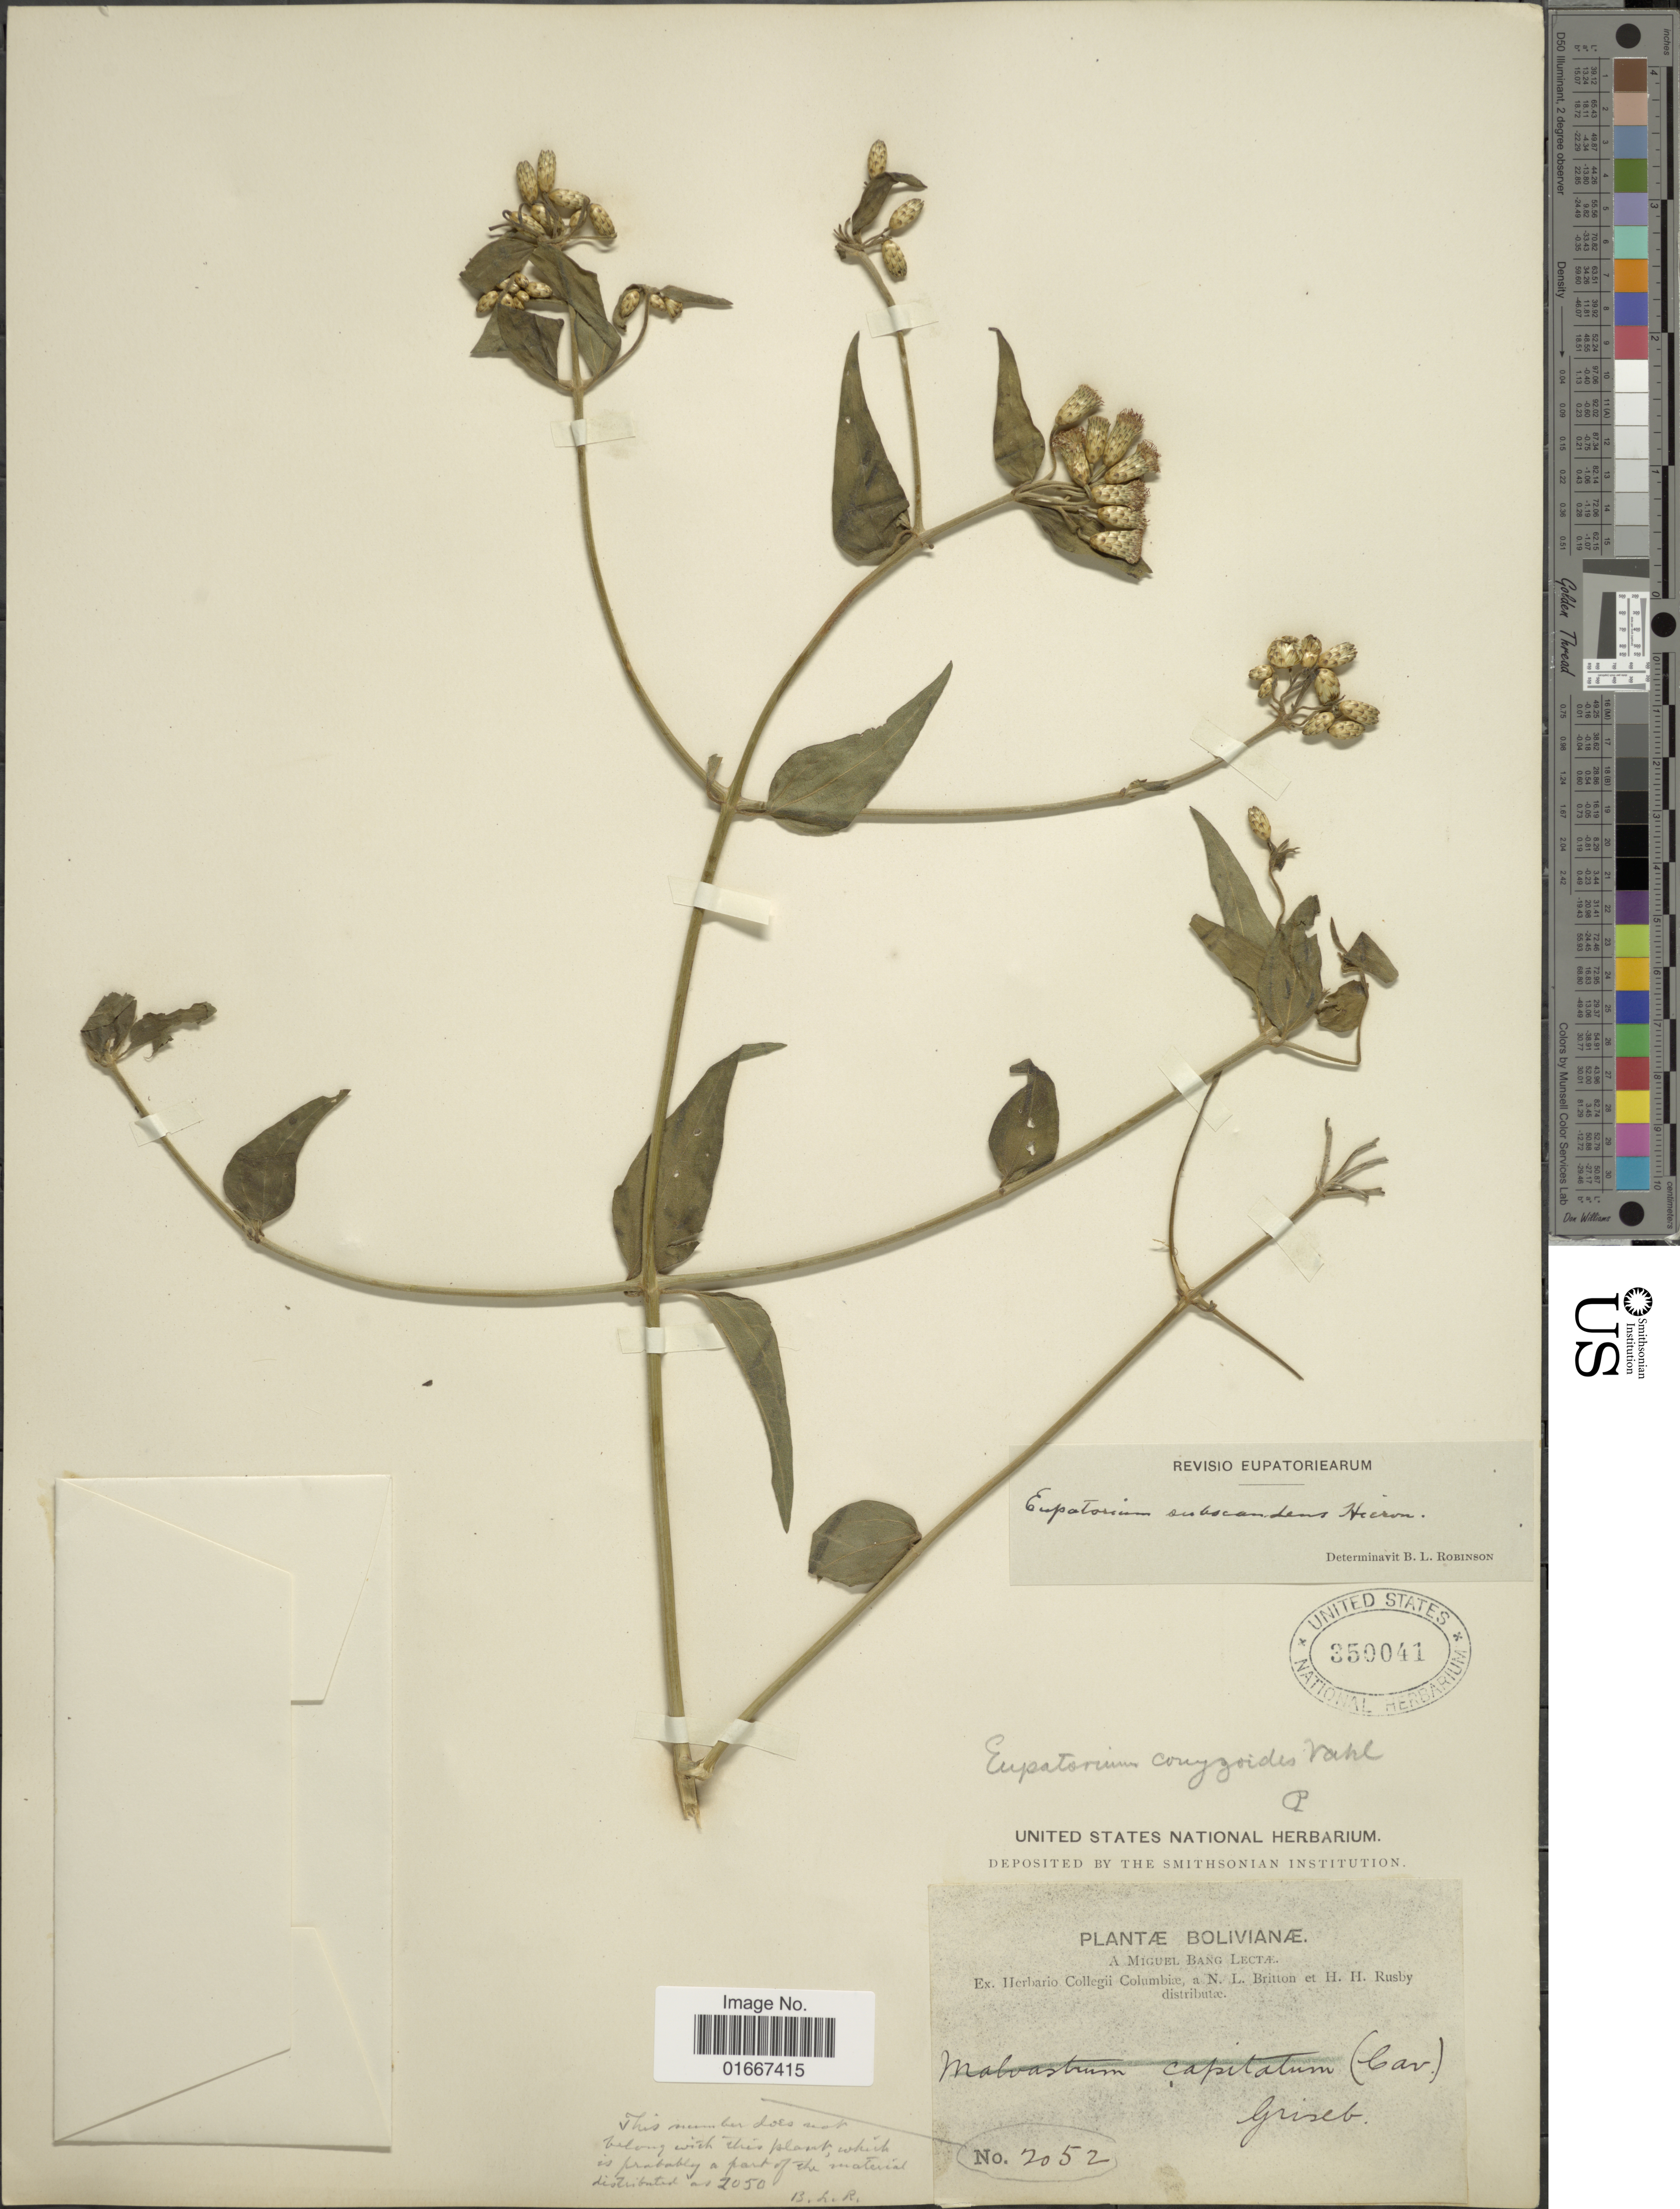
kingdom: Plantae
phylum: Tracheophyta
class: Magnoliopsida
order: Asterales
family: Asteraceae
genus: Chromolaena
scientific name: Chromolaena odorata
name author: (L.) R.M. King & H. Rob.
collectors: M. Bang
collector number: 2052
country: Bolivia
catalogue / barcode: US 350041